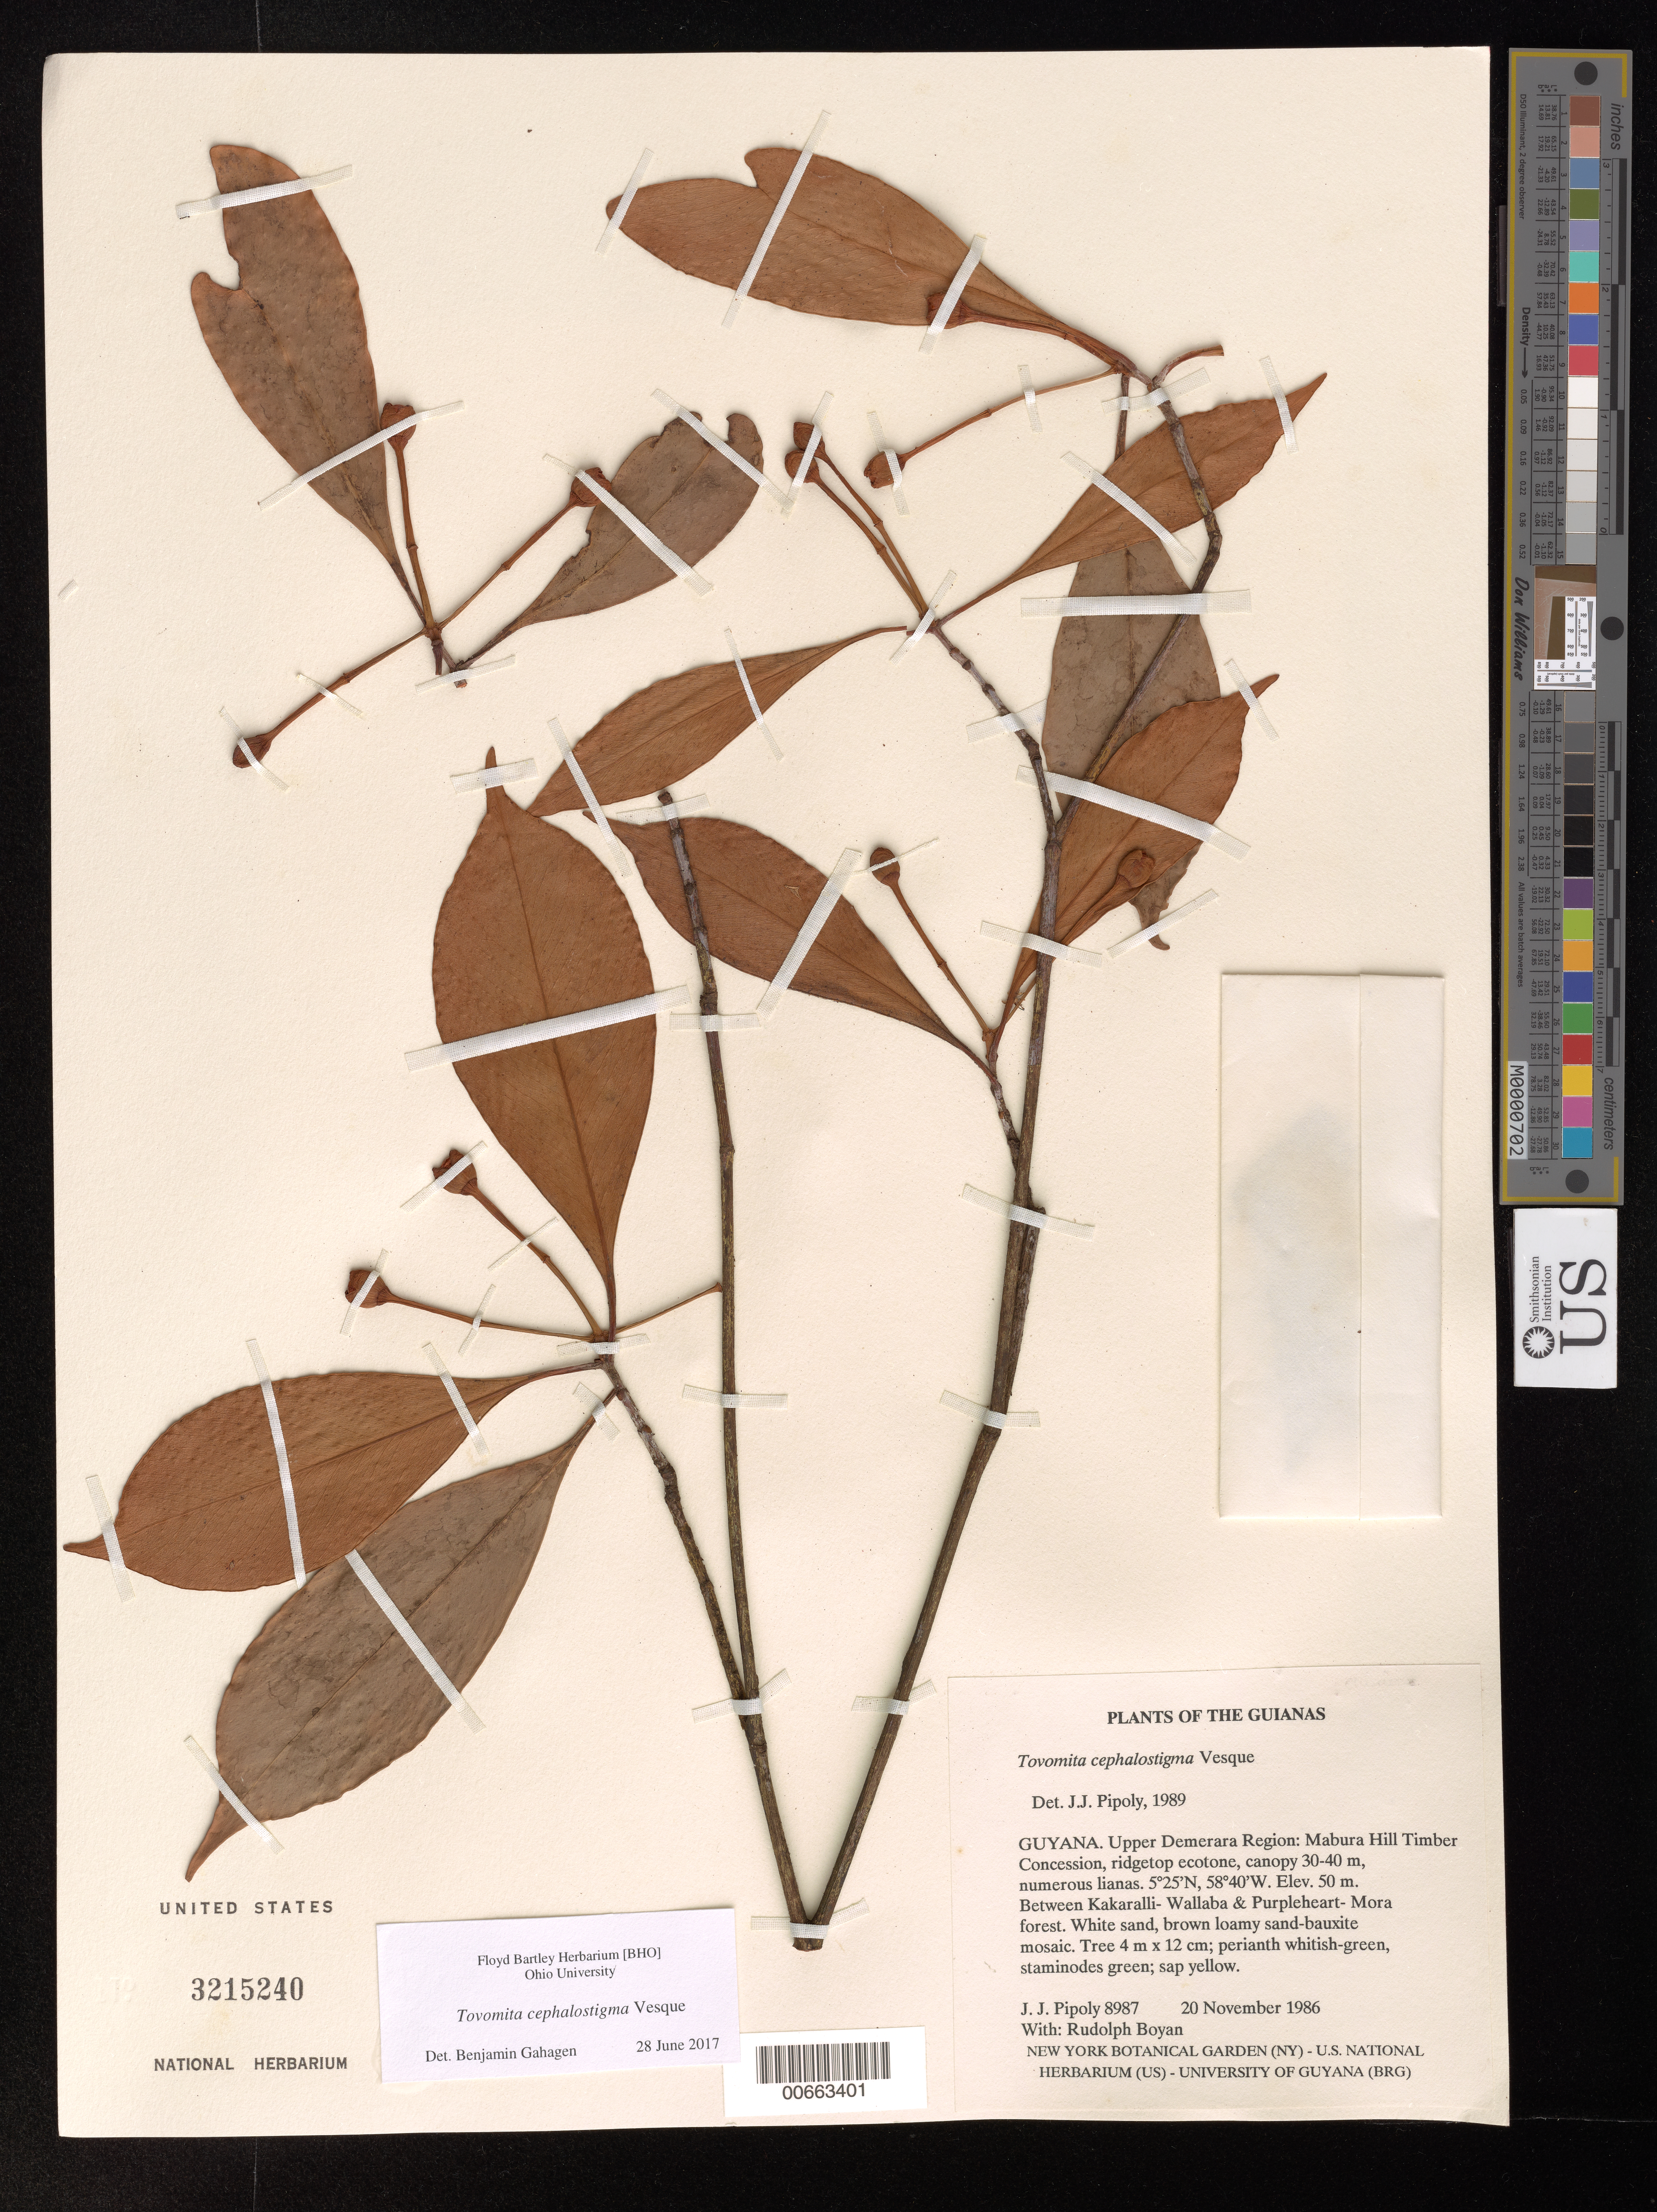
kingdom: Plantae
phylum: Tracheophyta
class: Magnoliopsida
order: Malpighiales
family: Clusiaceae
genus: Tovomita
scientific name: Tovomita cephalostigma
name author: Vesque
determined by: Pipoly, J. J., III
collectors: J. J. Pipoly & R. Boyan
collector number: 8603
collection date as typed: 17 September 1986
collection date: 1986-09-17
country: Guyana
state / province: U. Demerara-Berbice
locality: Mabura Hill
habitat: Eperua forest on deep white sands; sandy red loam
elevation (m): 50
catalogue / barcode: US 3214351